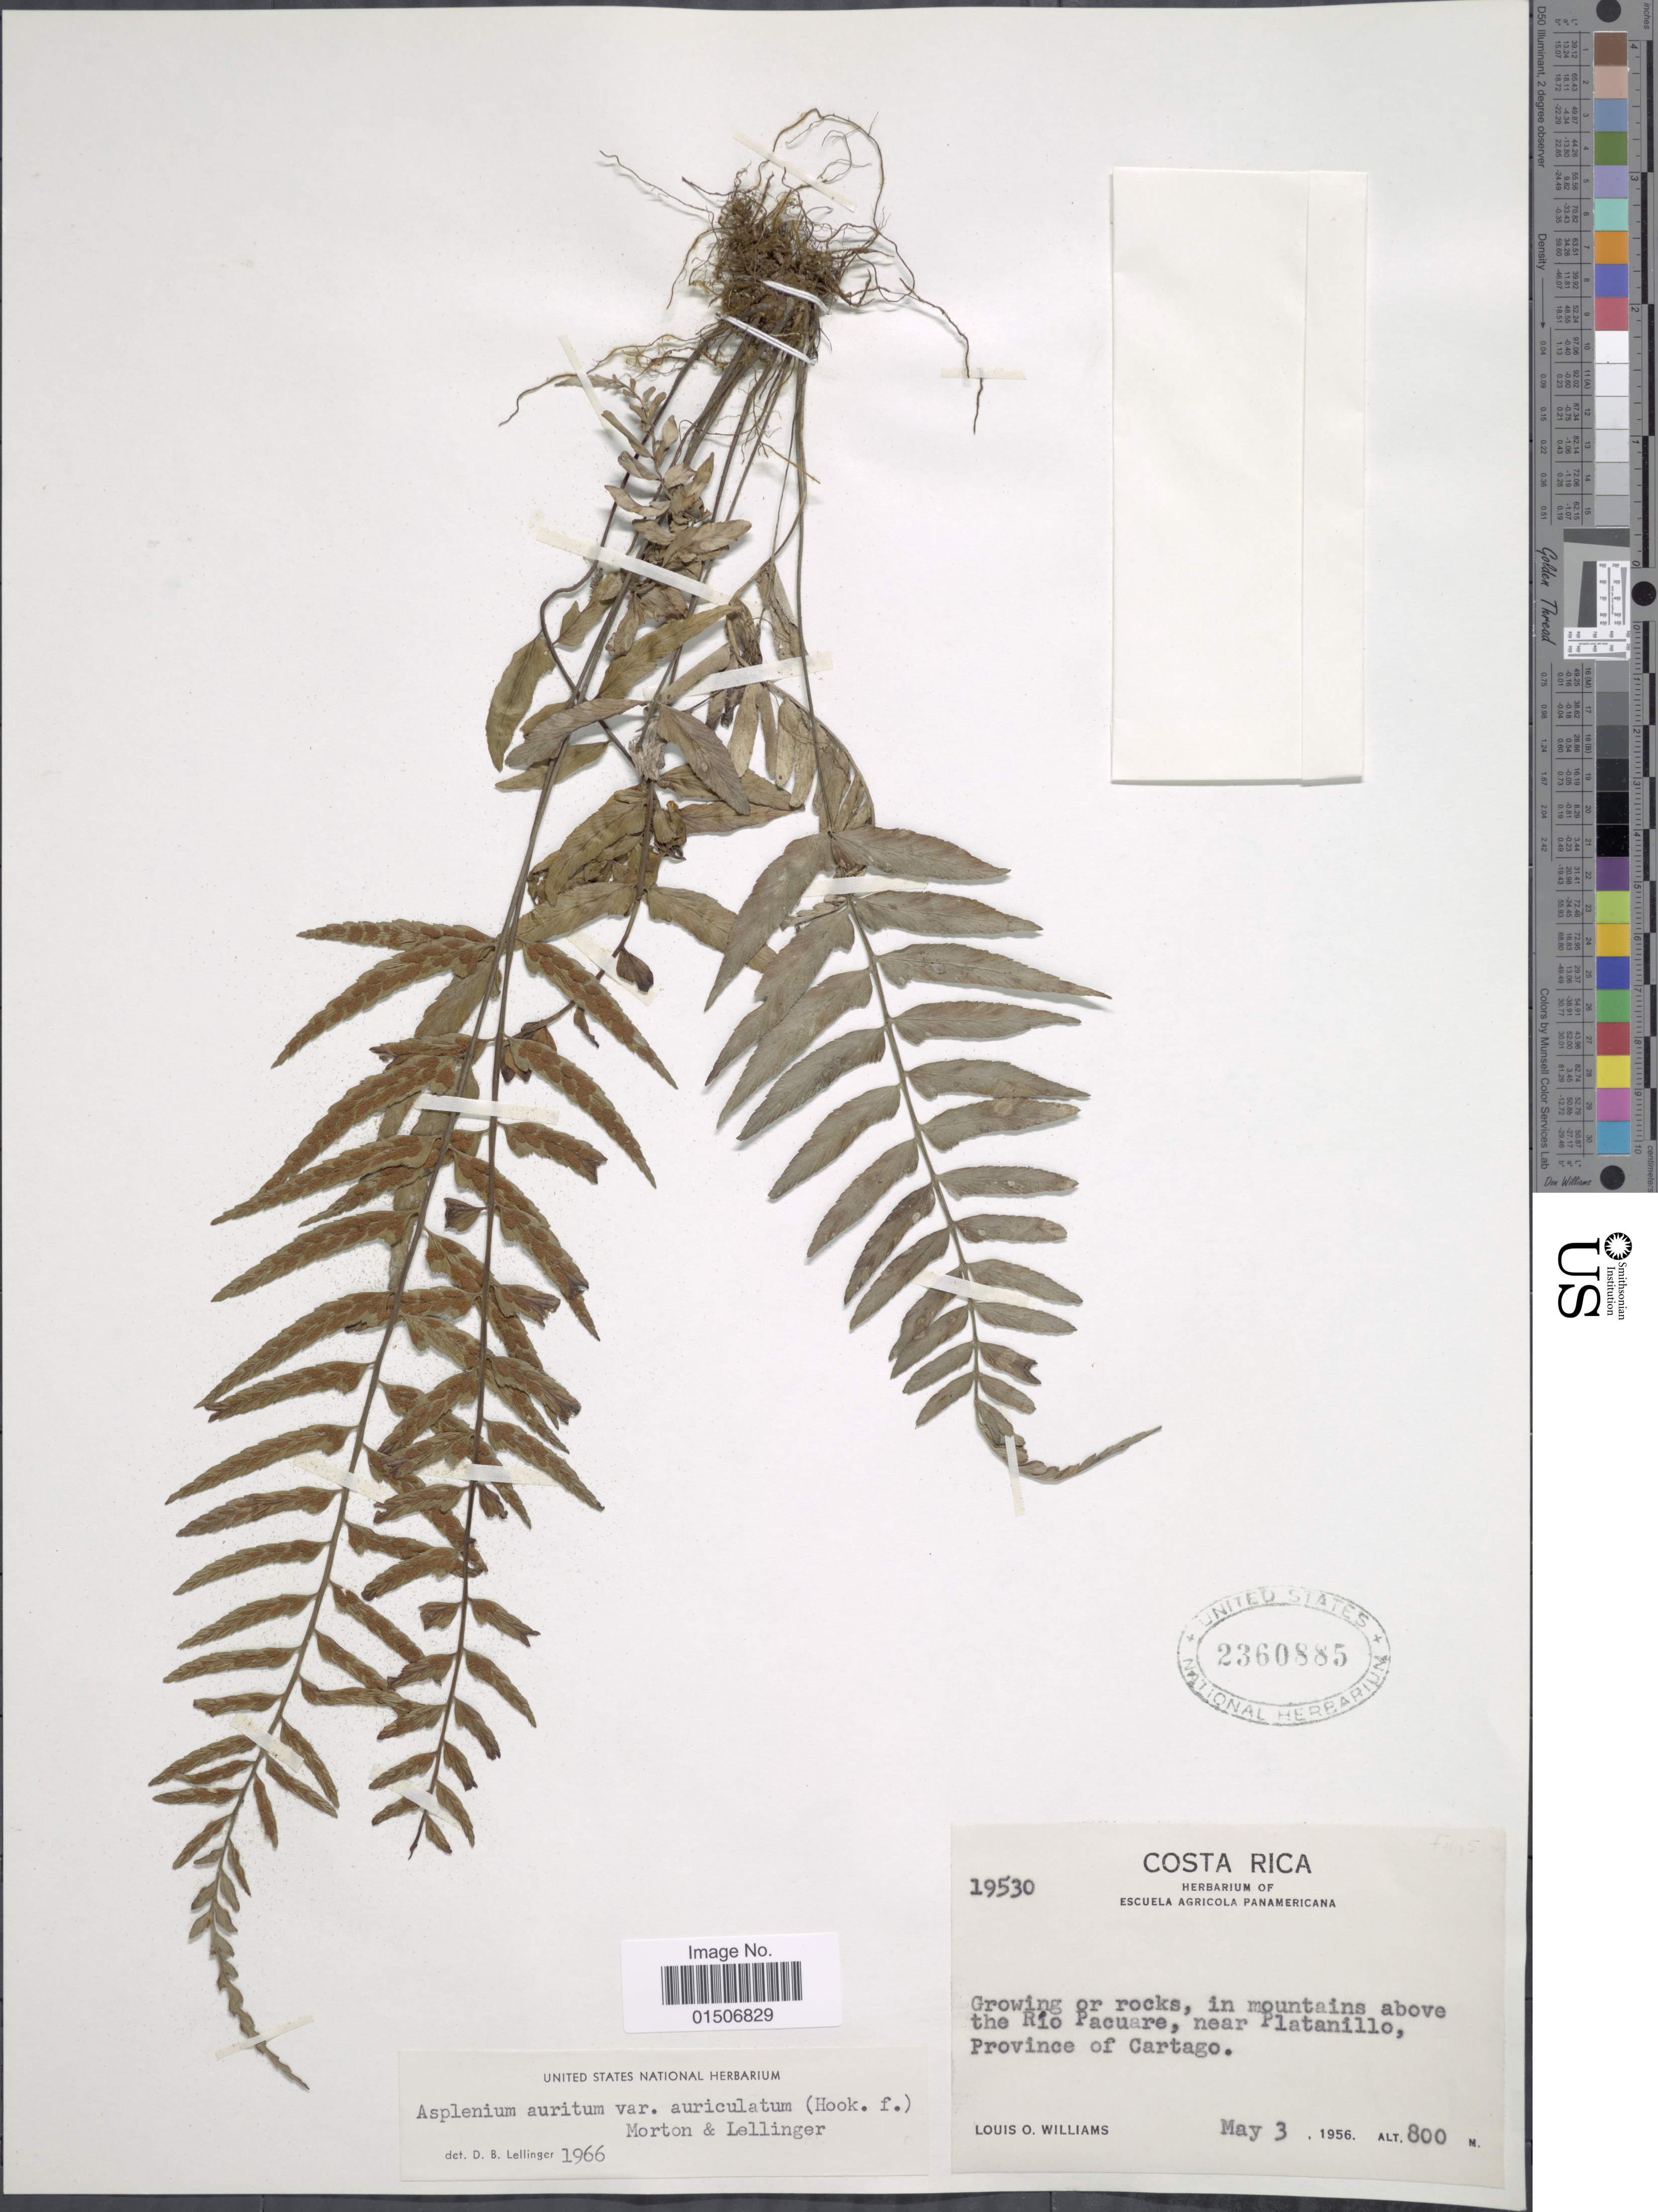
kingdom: Plantae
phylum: Tracheophyta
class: Polypodiopsida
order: Polypodiales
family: Aspleniaceae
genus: Asplenium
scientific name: Asplenium levyi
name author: E. Fourn.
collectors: L. O. Williams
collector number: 19530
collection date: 1956-05-03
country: Costa Rica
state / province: Cartago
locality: Growing or rocks, in mountains above the Río Pacuare, near Platanillo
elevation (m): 800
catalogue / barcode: US 2360885